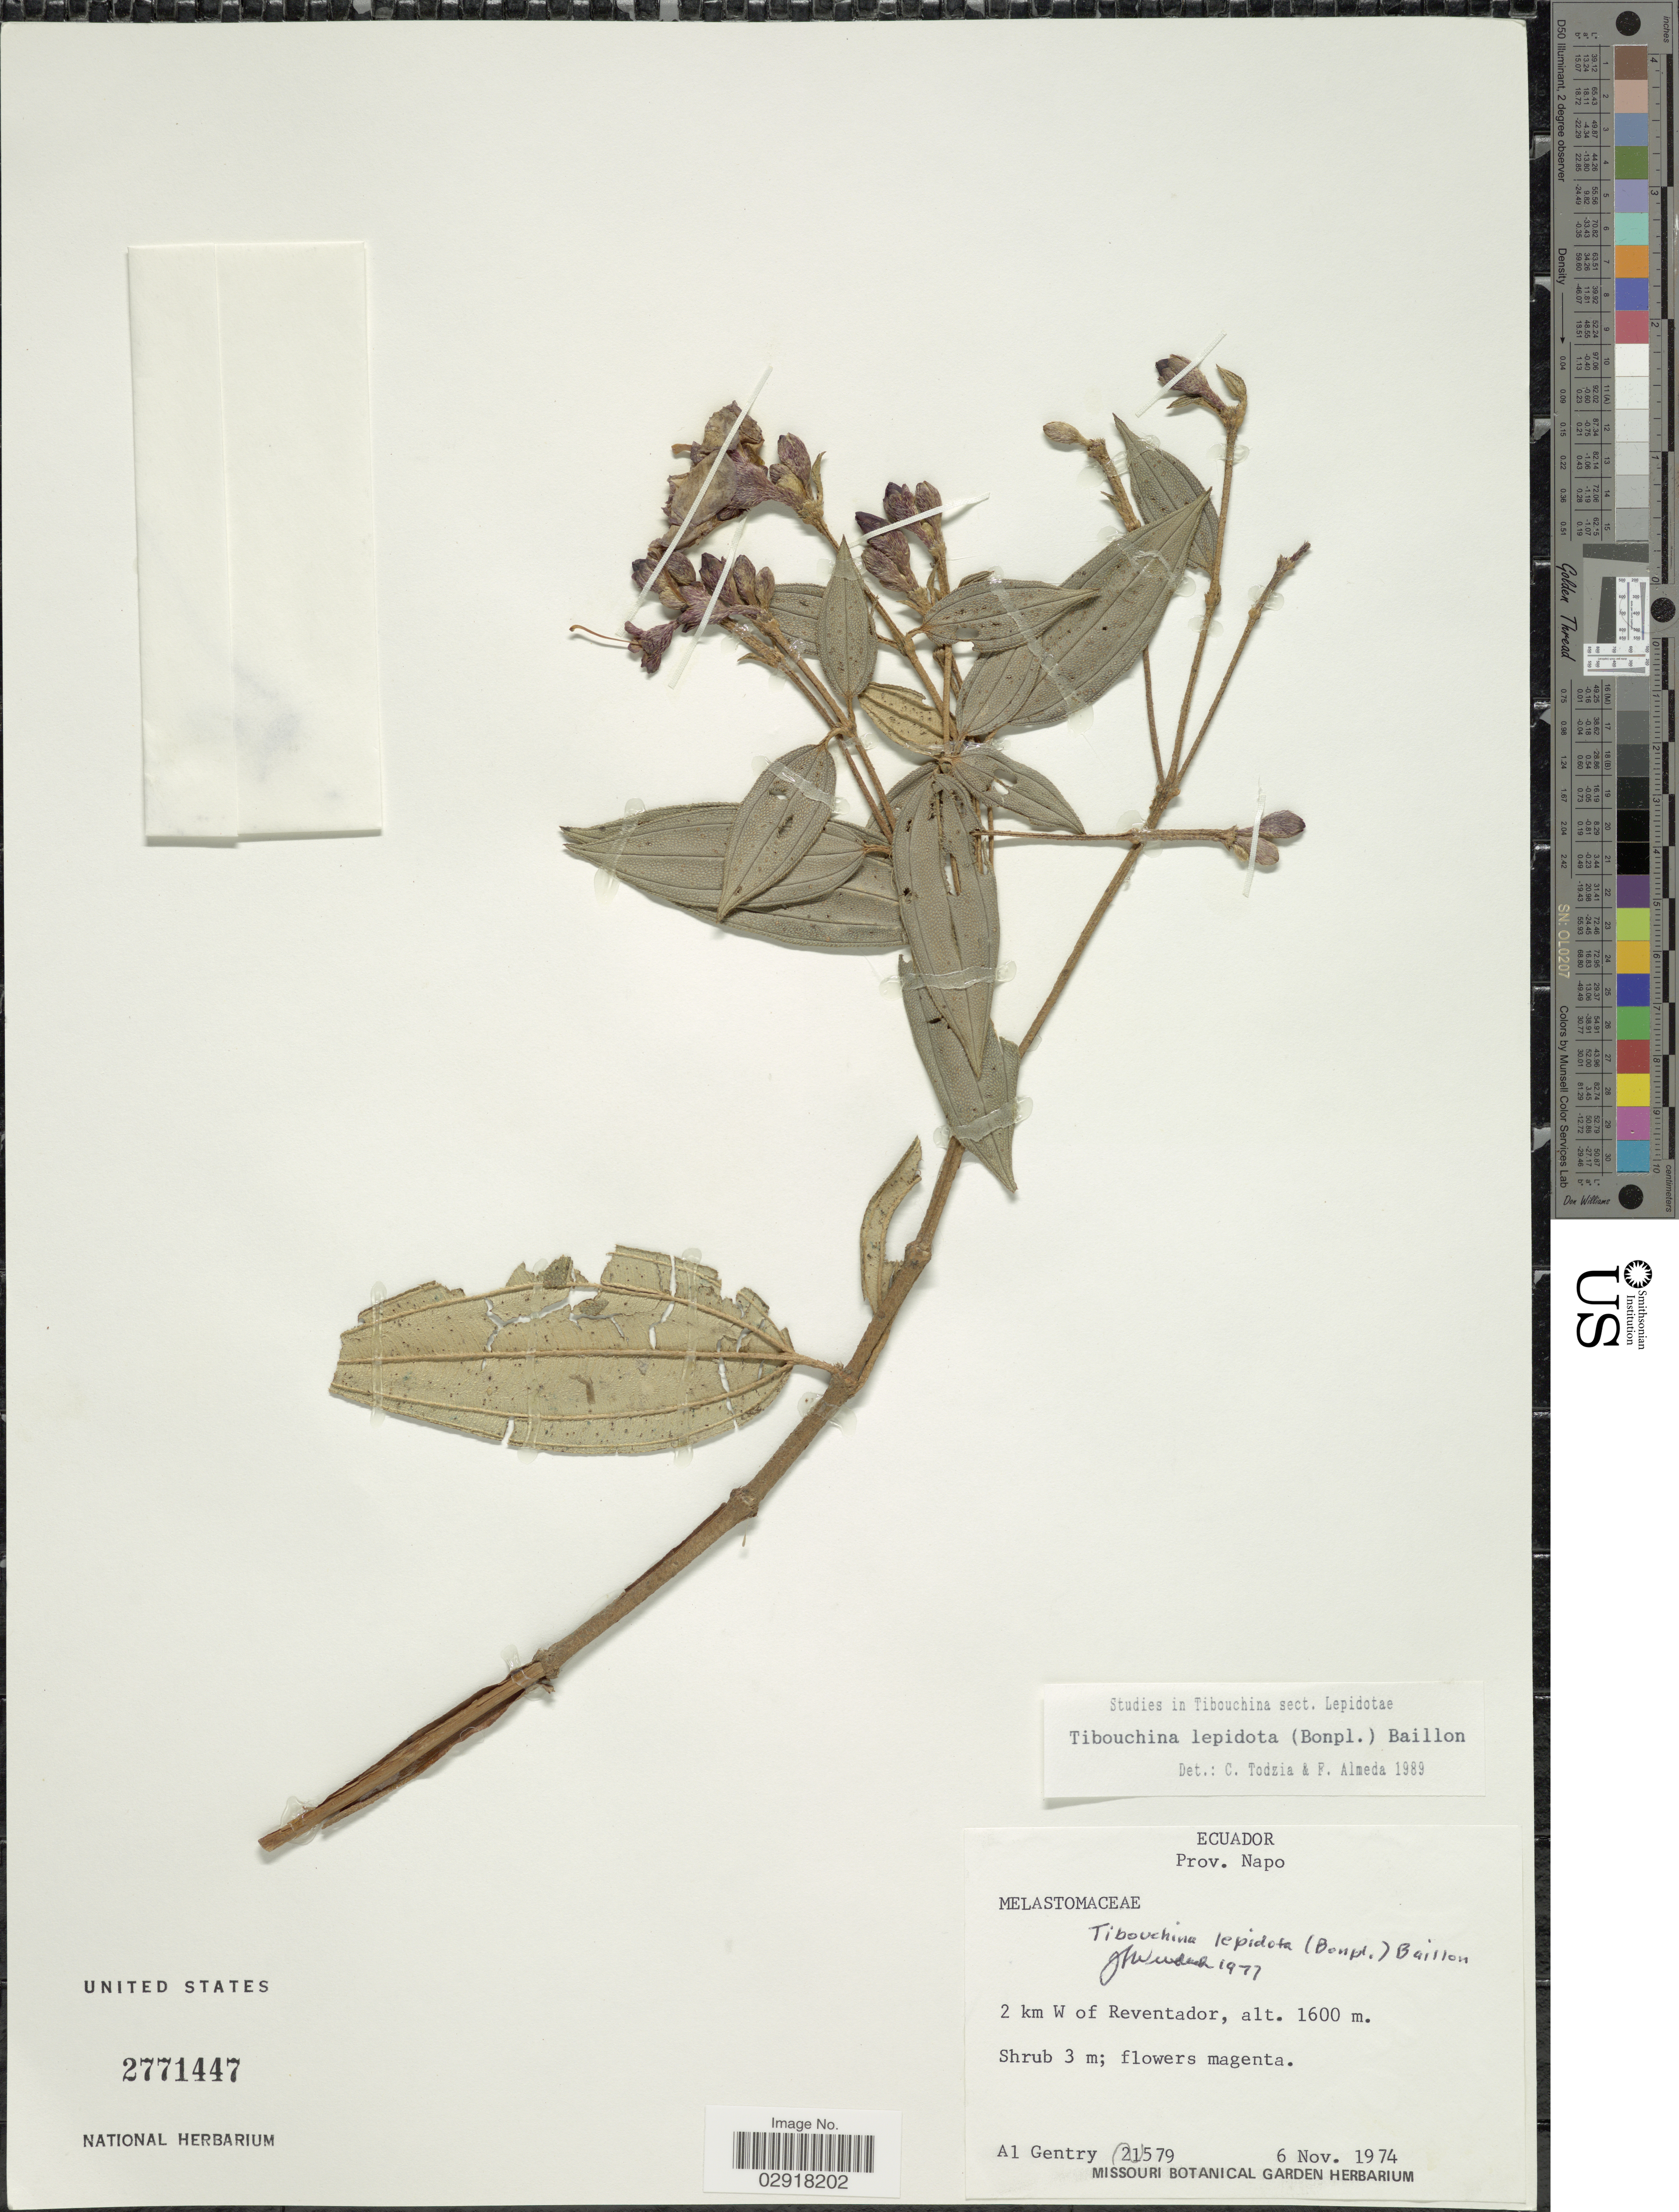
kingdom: Plantae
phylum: Tracheophyta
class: Magnoliopsida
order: Myrtales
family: Melastomataceae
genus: Andesanthus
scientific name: Andesanthus lepidotus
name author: (Humb. & Bonpl.) P.J.F. Guim. & Michelang.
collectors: A. H. Gentry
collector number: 12579?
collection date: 1974-11-06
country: Ecuador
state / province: Napo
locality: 2 km W of Reventador.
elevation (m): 1600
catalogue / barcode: US 2771447